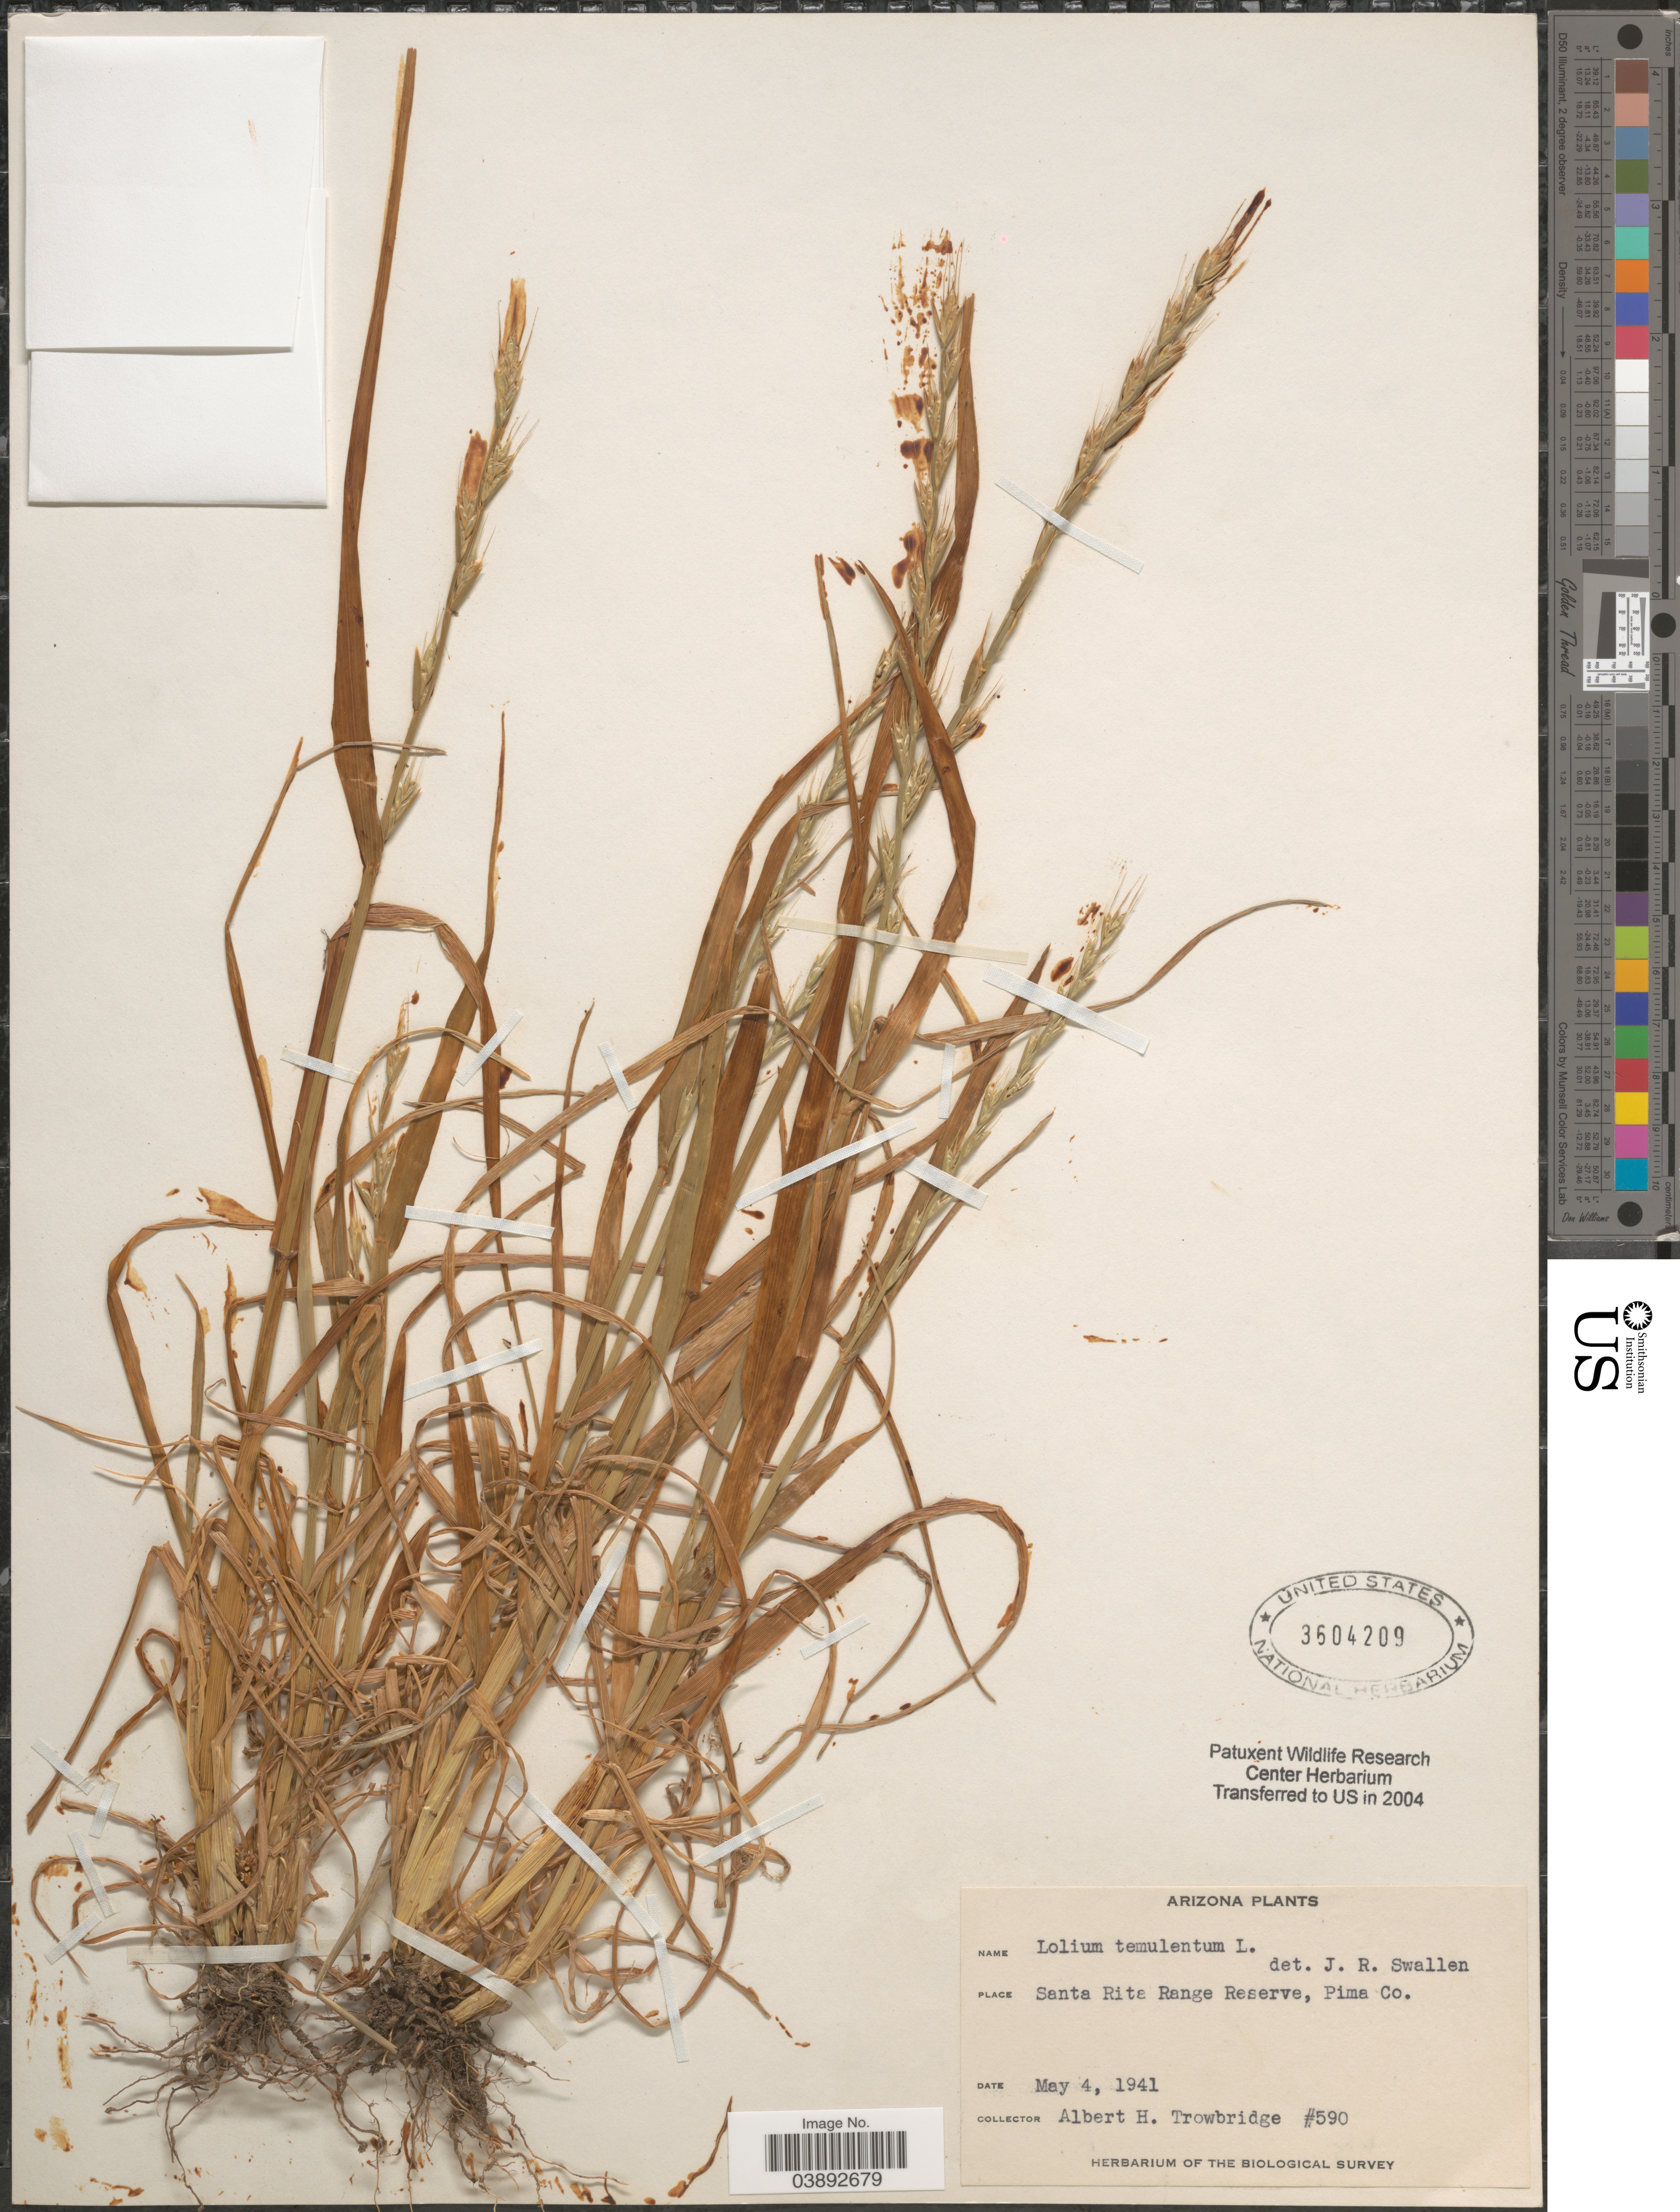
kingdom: Plantae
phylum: Tracheophyta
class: Liliopsida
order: Poales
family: Poaceae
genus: Lolium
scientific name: Lolium temulentum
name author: L.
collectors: A. H. Trowbridge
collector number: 590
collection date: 1941-05-04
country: United States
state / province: Arizona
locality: Santa Rita Range Reserve, Pima Co.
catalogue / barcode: US 3604209